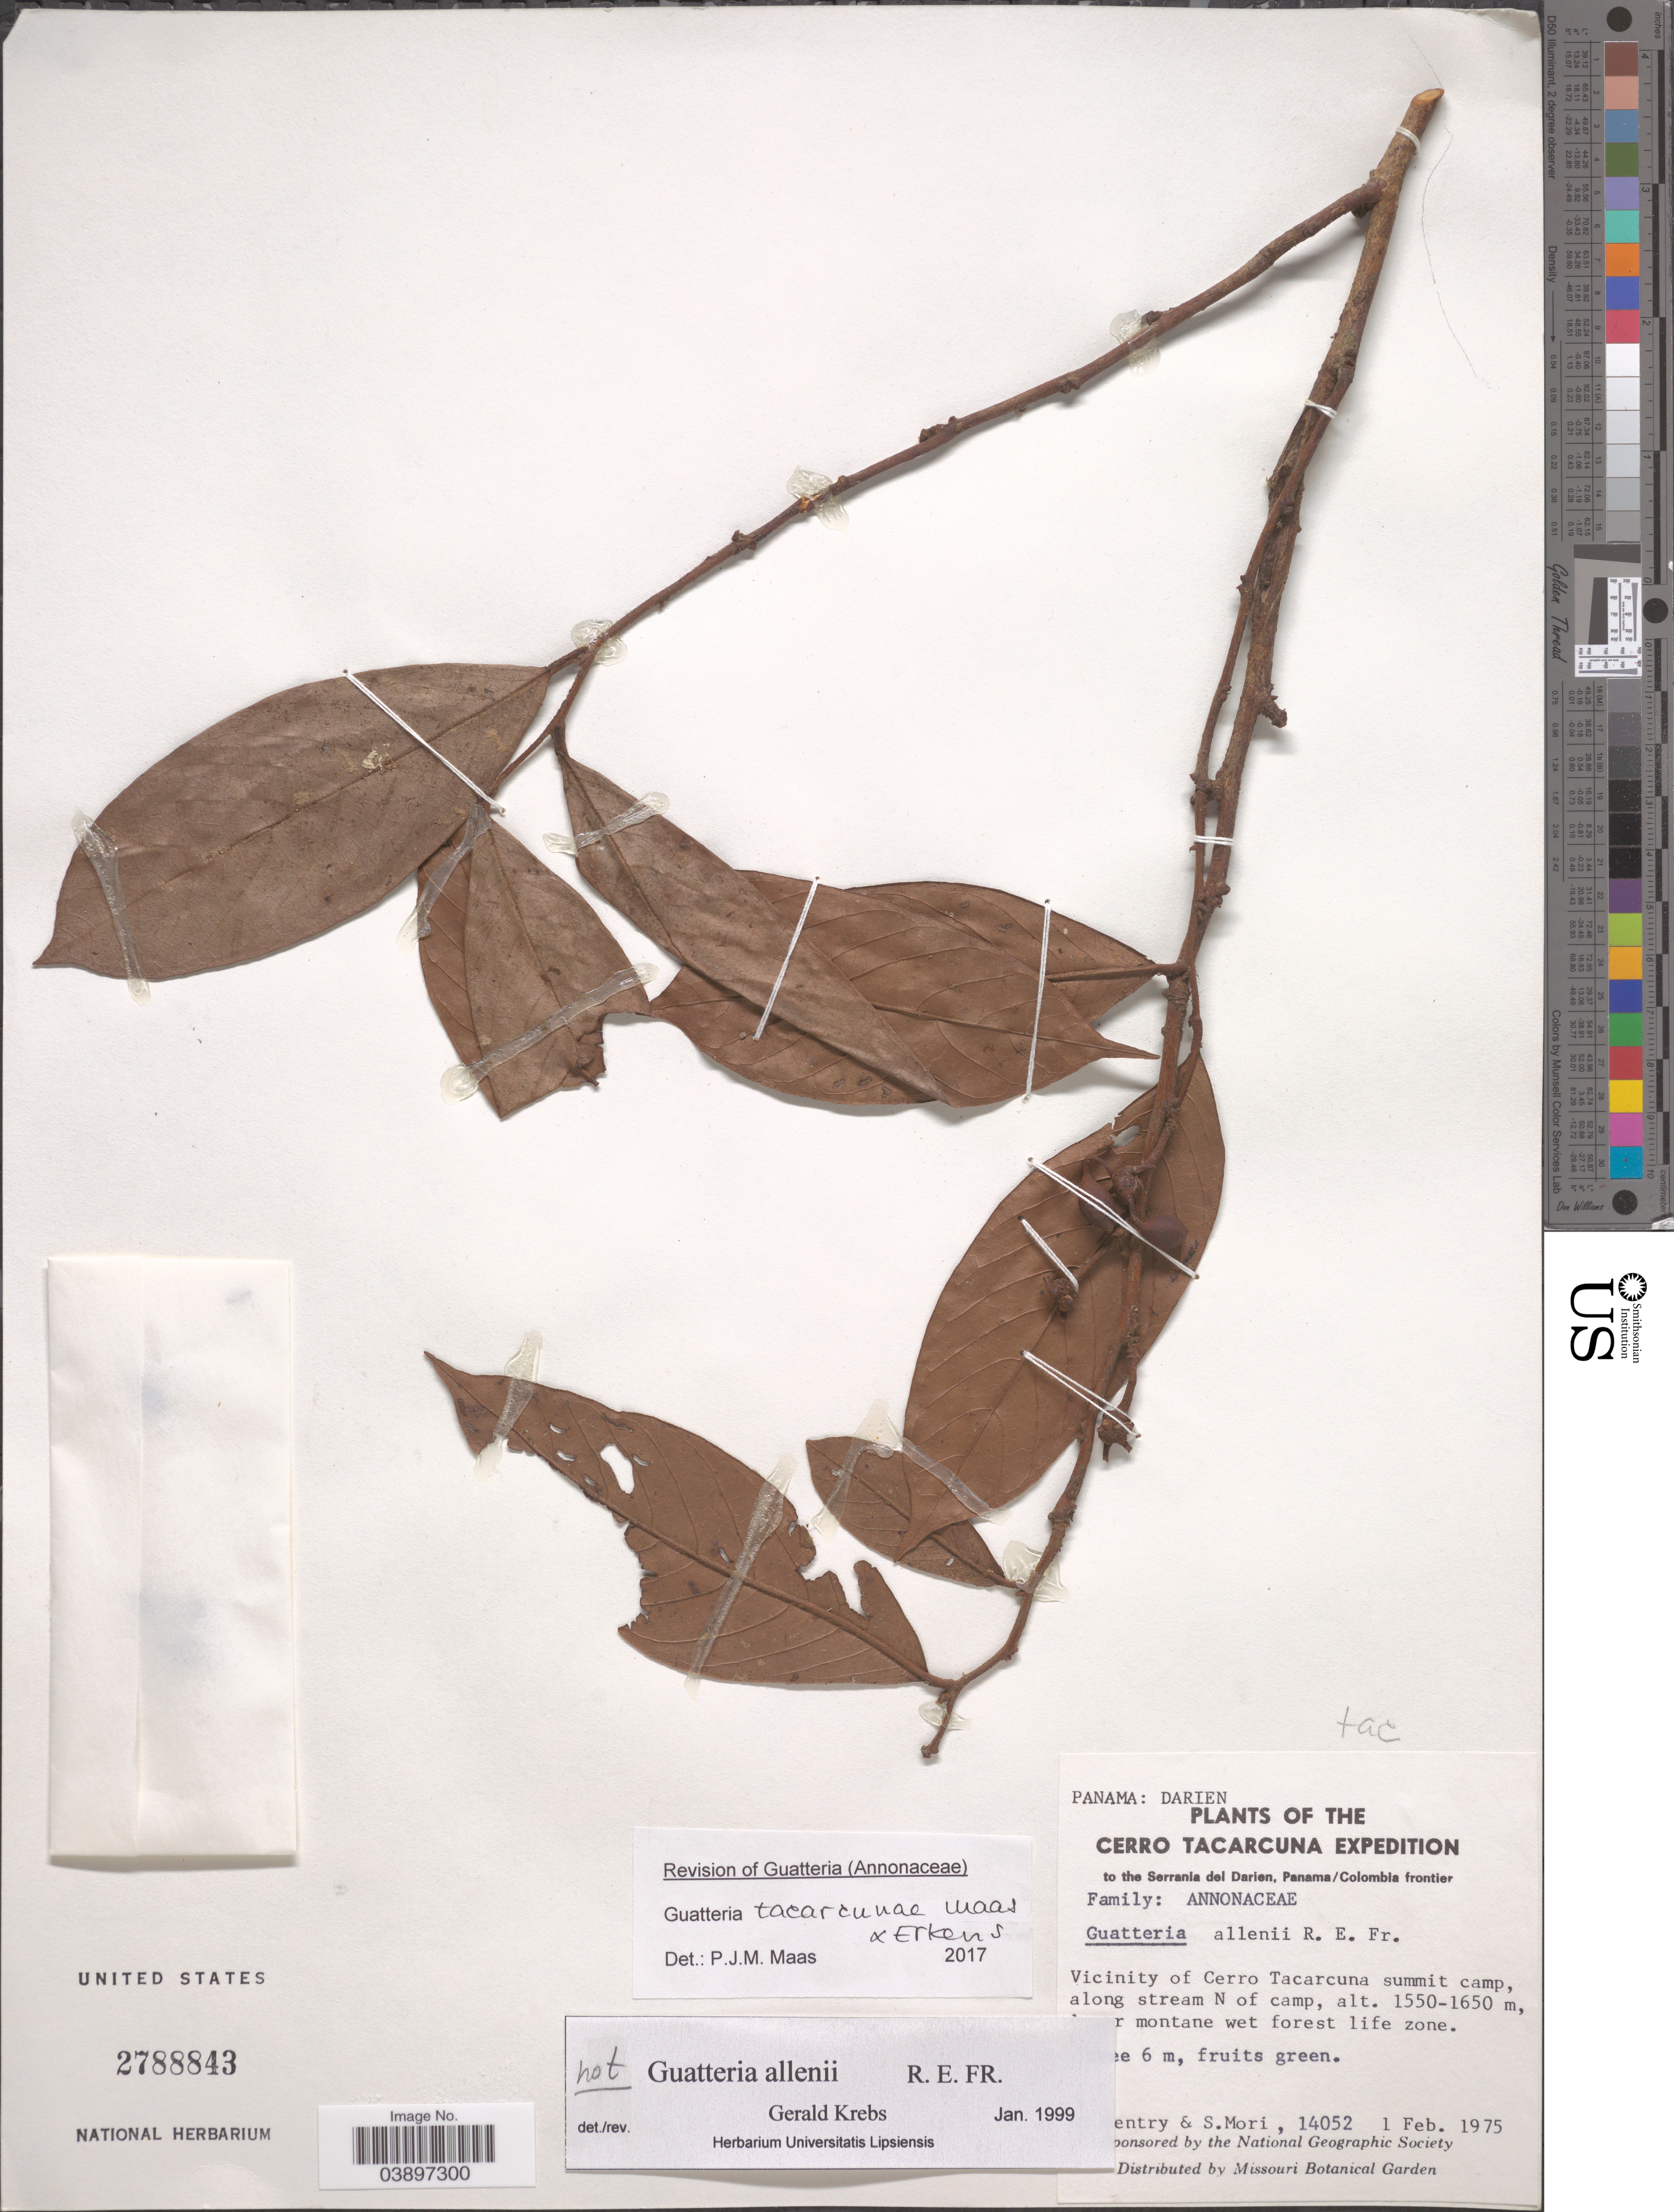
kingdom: Plantae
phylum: Tracheophyta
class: Magnoliopsida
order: Magnoliales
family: Annonaceae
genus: Guatteria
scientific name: Guatteria tacarcunae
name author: Erkens & Maas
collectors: A. H. Gentry & S. Mori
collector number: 14052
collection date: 1975-02-01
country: Panama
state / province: Darien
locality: Cerro Tacarcuna. Serrania del Darien, Panama/Colombia frontier. Vicinity of Cerro Tacarcuna summit camp, along stream N of camp.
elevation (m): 1550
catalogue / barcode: US 2788843